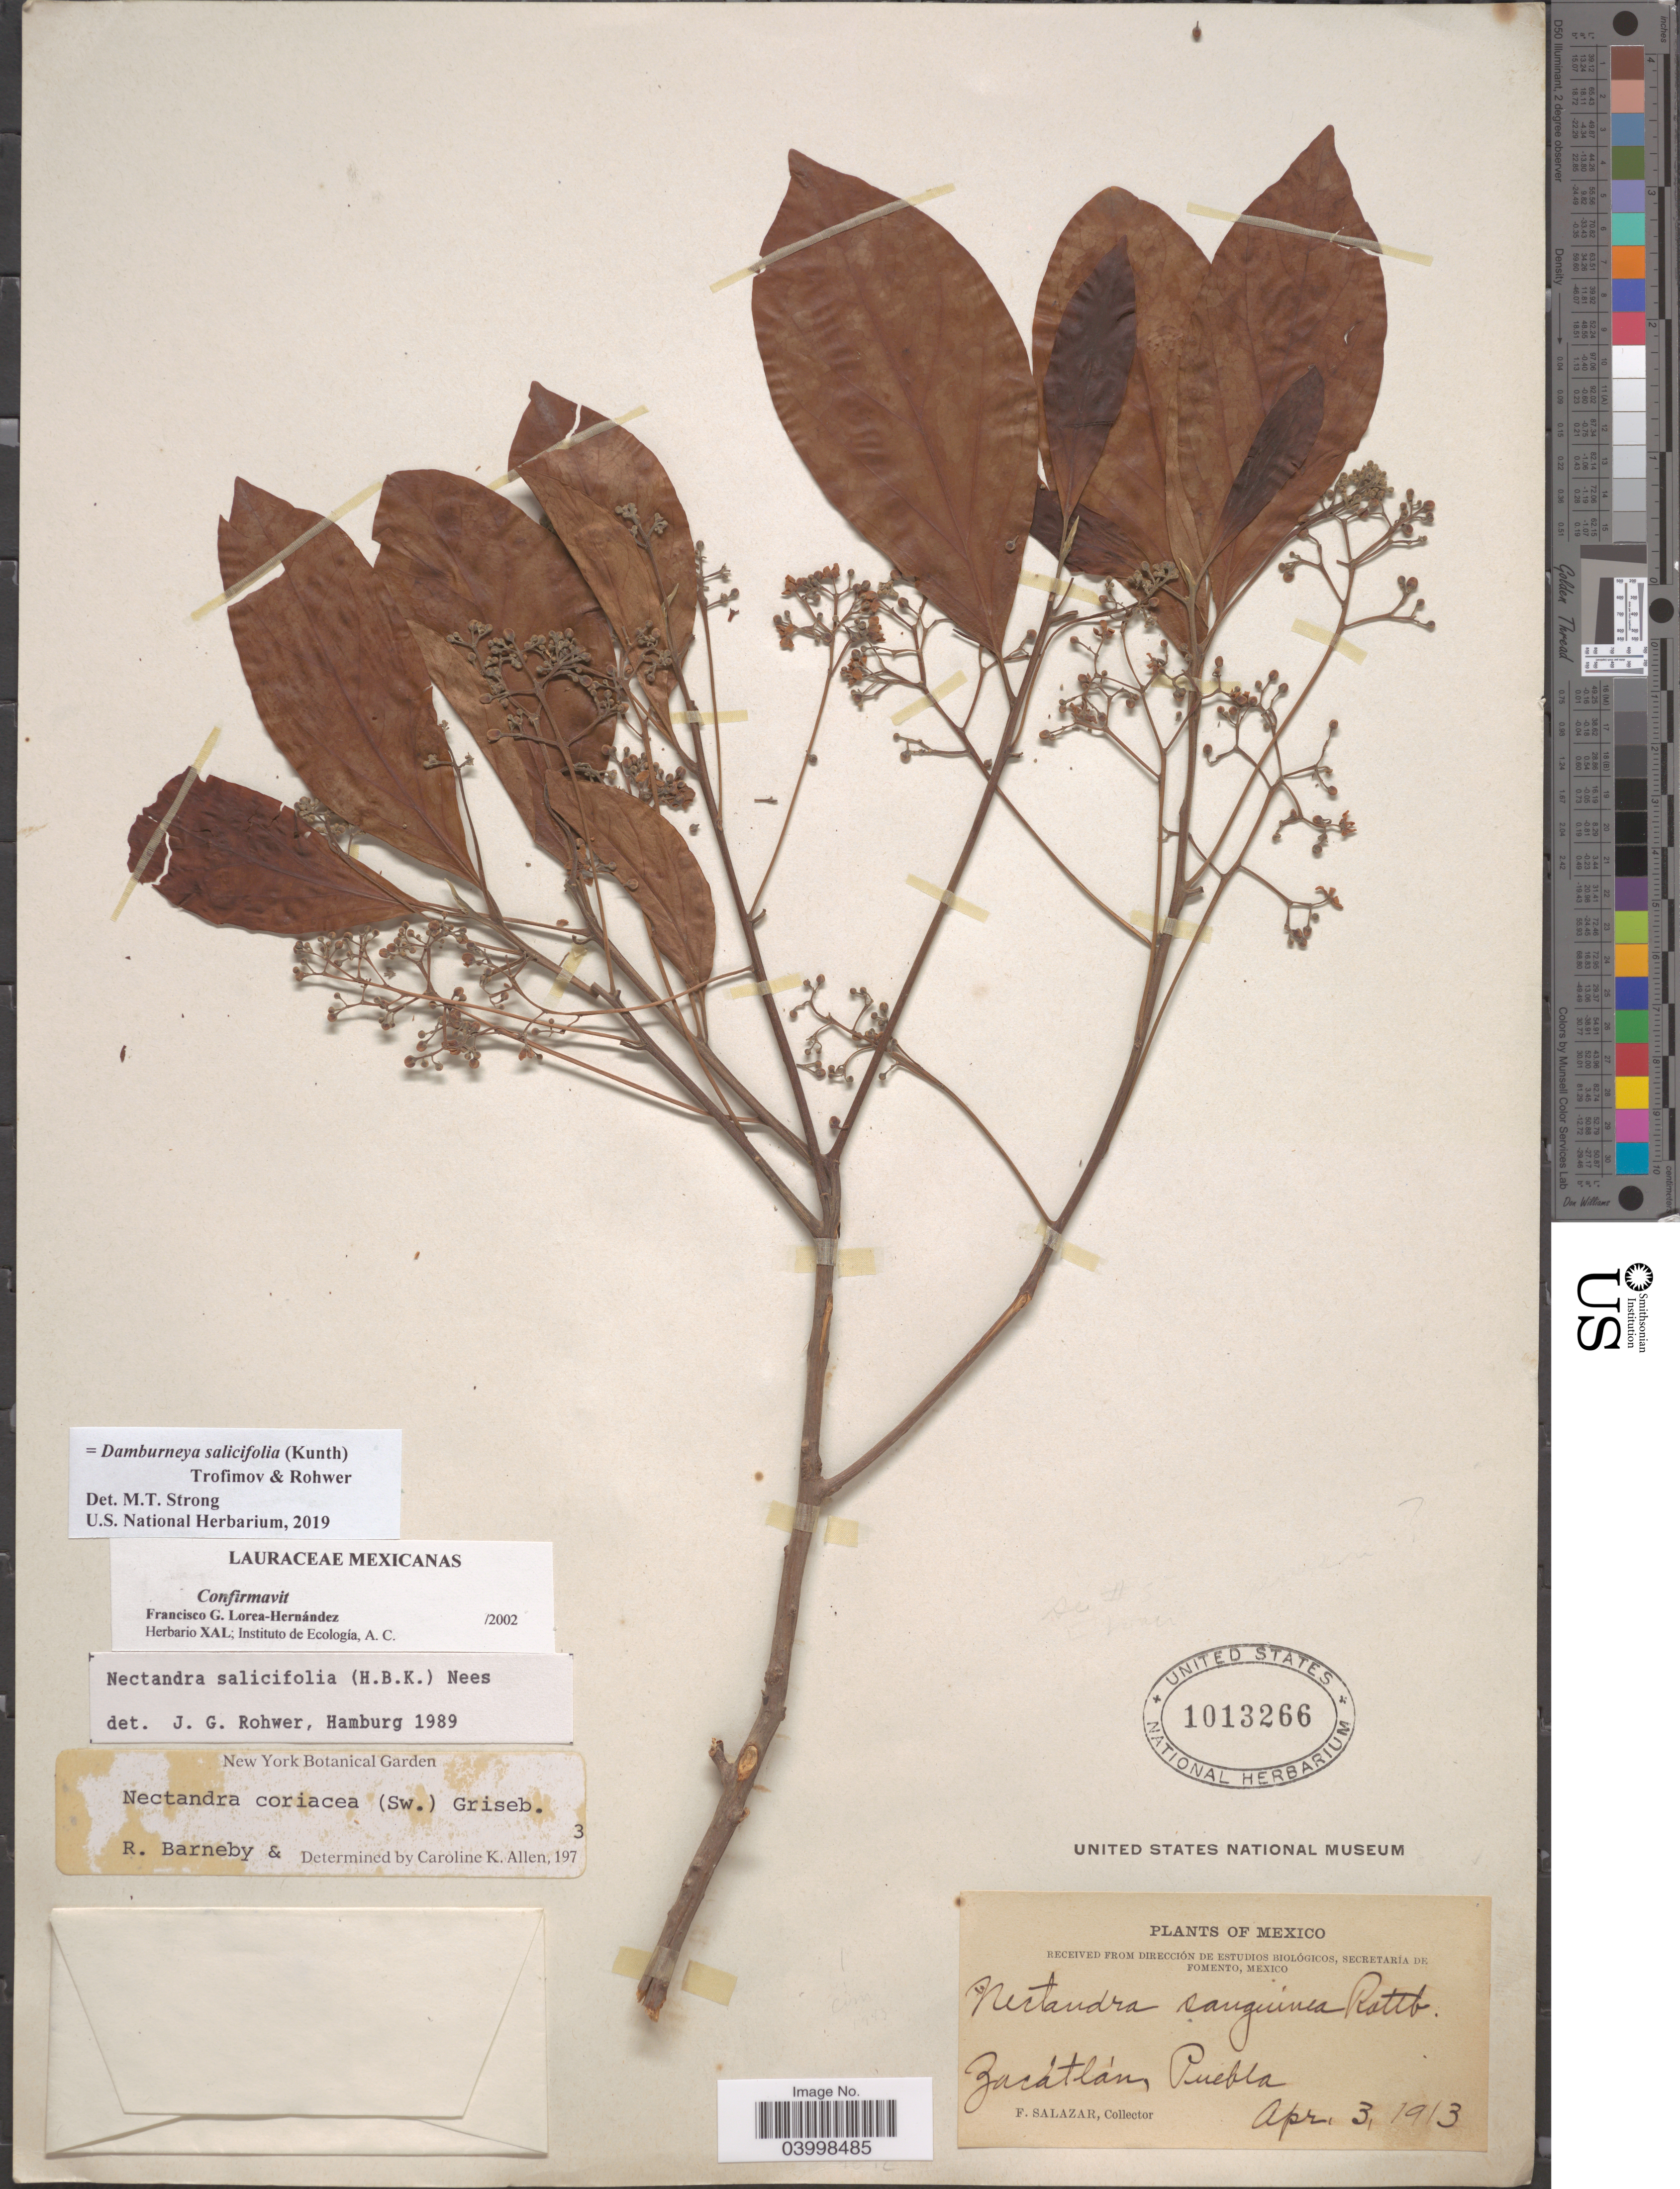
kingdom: Plantae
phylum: Tracheophyta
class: Magnoliopsida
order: Laurales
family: Lauraceae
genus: Damburneya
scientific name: Damburneya salicifolia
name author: (Kunth) Trofimov & Rohwer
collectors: F. Salazar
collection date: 1913-04-03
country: Mexico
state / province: Puebla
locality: Zacátlán.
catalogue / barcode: US 1013266